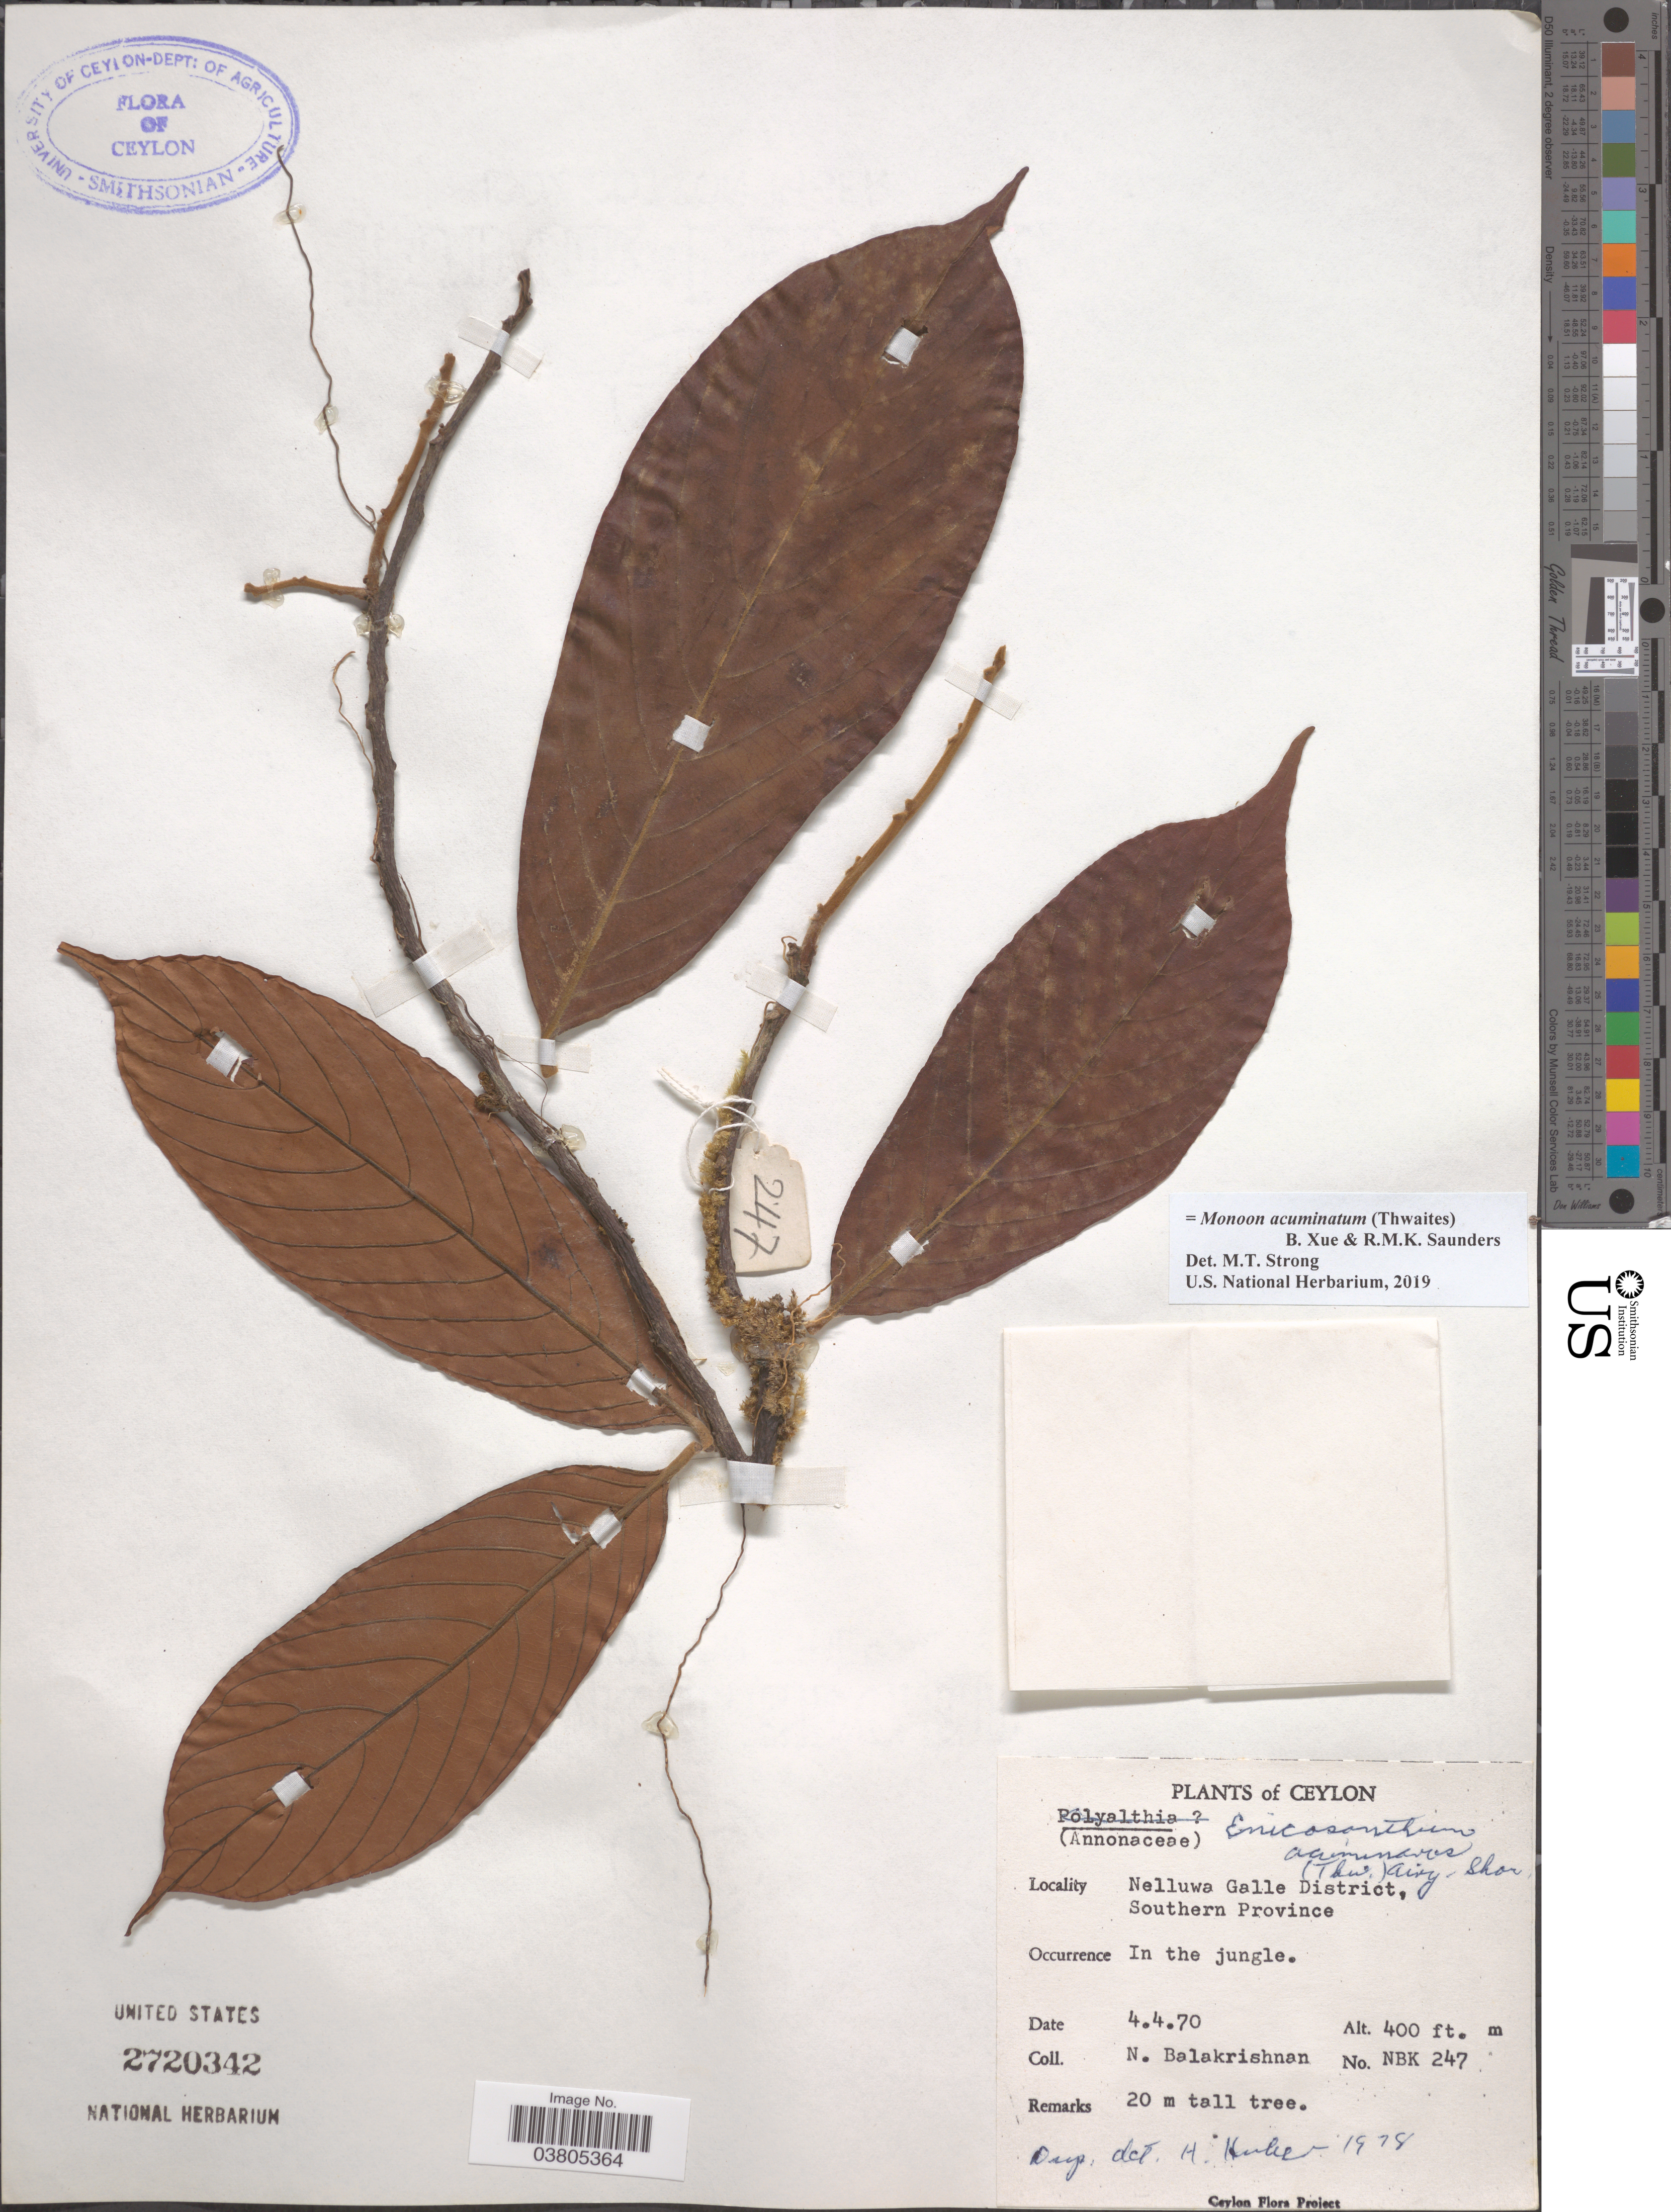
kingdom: Plantae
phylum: Tracheophyta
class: Magnoliopsida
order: Magnoliales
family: Annonaceae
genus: Monoon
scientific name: Monoon acuminatum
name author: (Thwaites) B. Xue & R.M.K. Saunders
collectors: N. Balakrishnan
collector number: NBK247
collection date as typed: Transcribed d/m/y: 4/4/70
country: Sri Lanka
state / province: Southern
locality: Ceylon. Nelluwa Galle District. In the jungle.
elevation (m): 122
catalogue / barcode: US 2720342